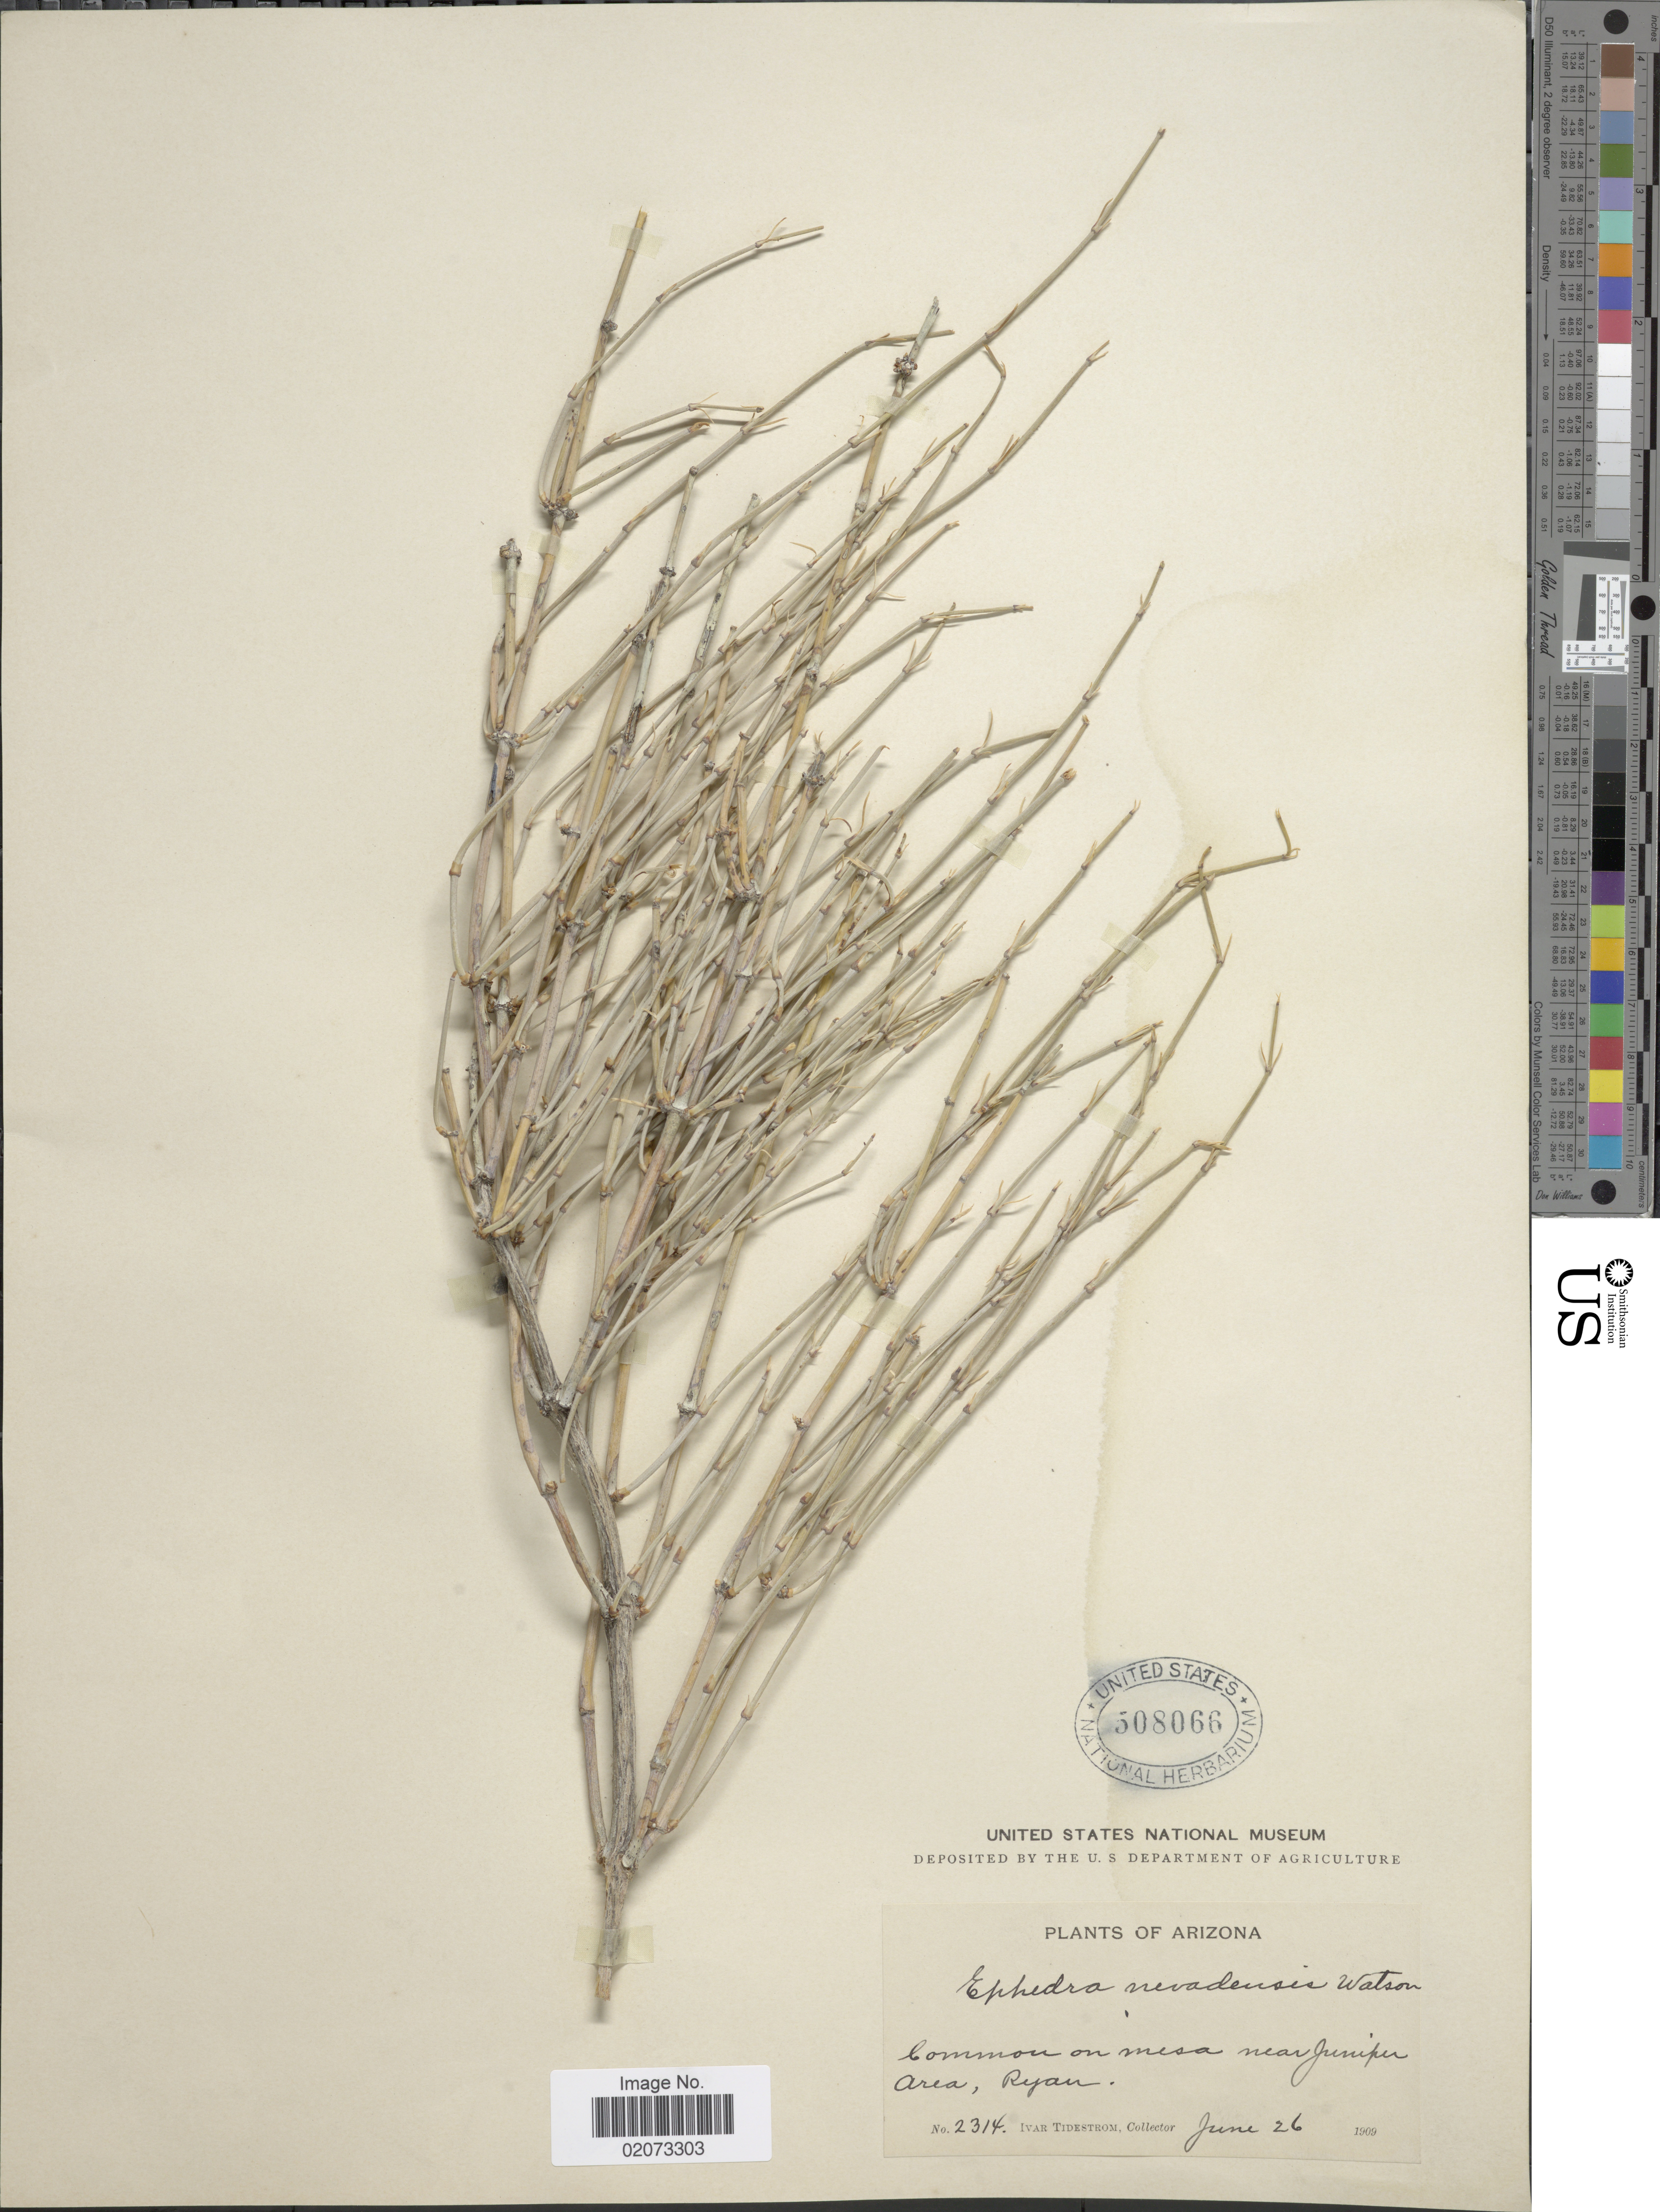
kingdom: Plantae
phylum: Tracheophyta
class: Gnetopsida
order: Ephedrales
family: Ephedraceae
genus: Ephedra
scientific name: Ephedra nevadensis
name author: S. Watson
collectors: I. F. Tidestrom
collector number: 2314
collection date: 1909-06-26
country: United States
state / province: Arizona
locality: Arizona, On mesa near Juniper Area, Ryan.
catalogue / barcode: US 508066